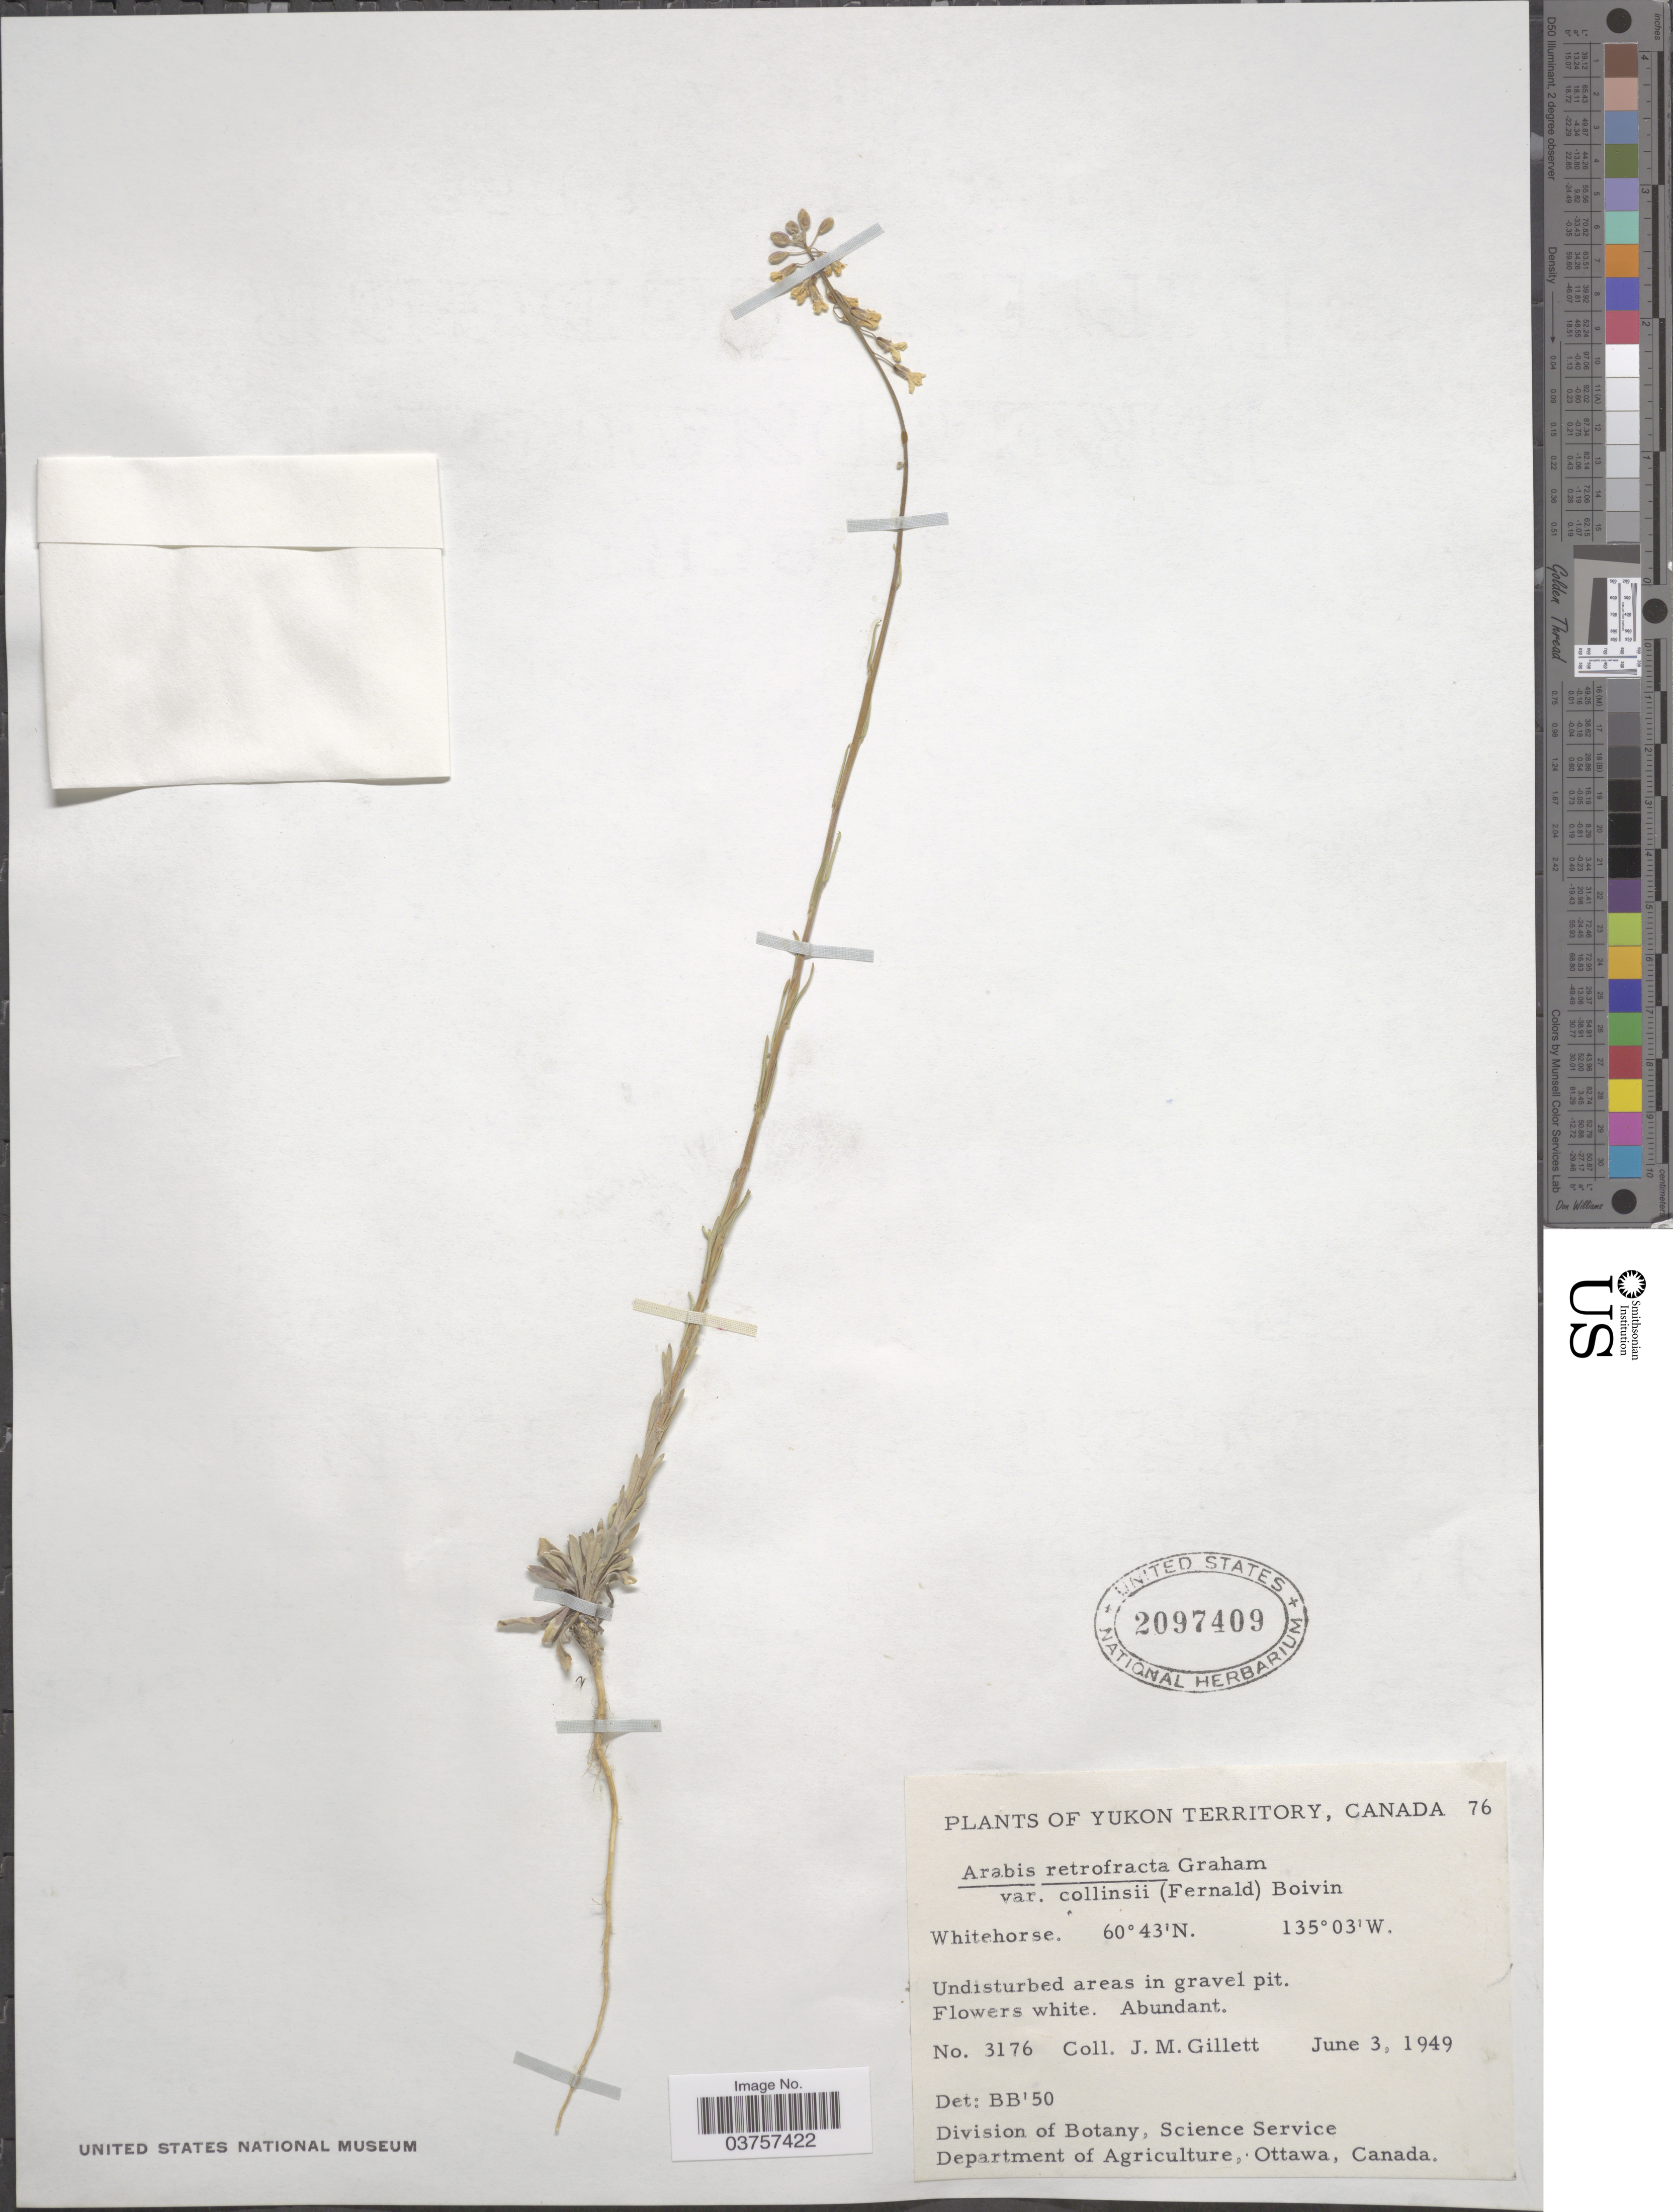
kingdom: Plantae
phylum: Tracheophyta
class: Magnoliopsida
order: Brassicales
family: Brassicaceae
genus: Arabis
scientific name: Arabis holboellii var. collinsii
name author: (Fernald) Rollins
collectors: J. M. Gillett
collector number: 3176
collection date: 1949-06-03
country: Canada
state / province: Yukon Territory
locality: Whitehorse.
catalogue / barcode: US 2097409